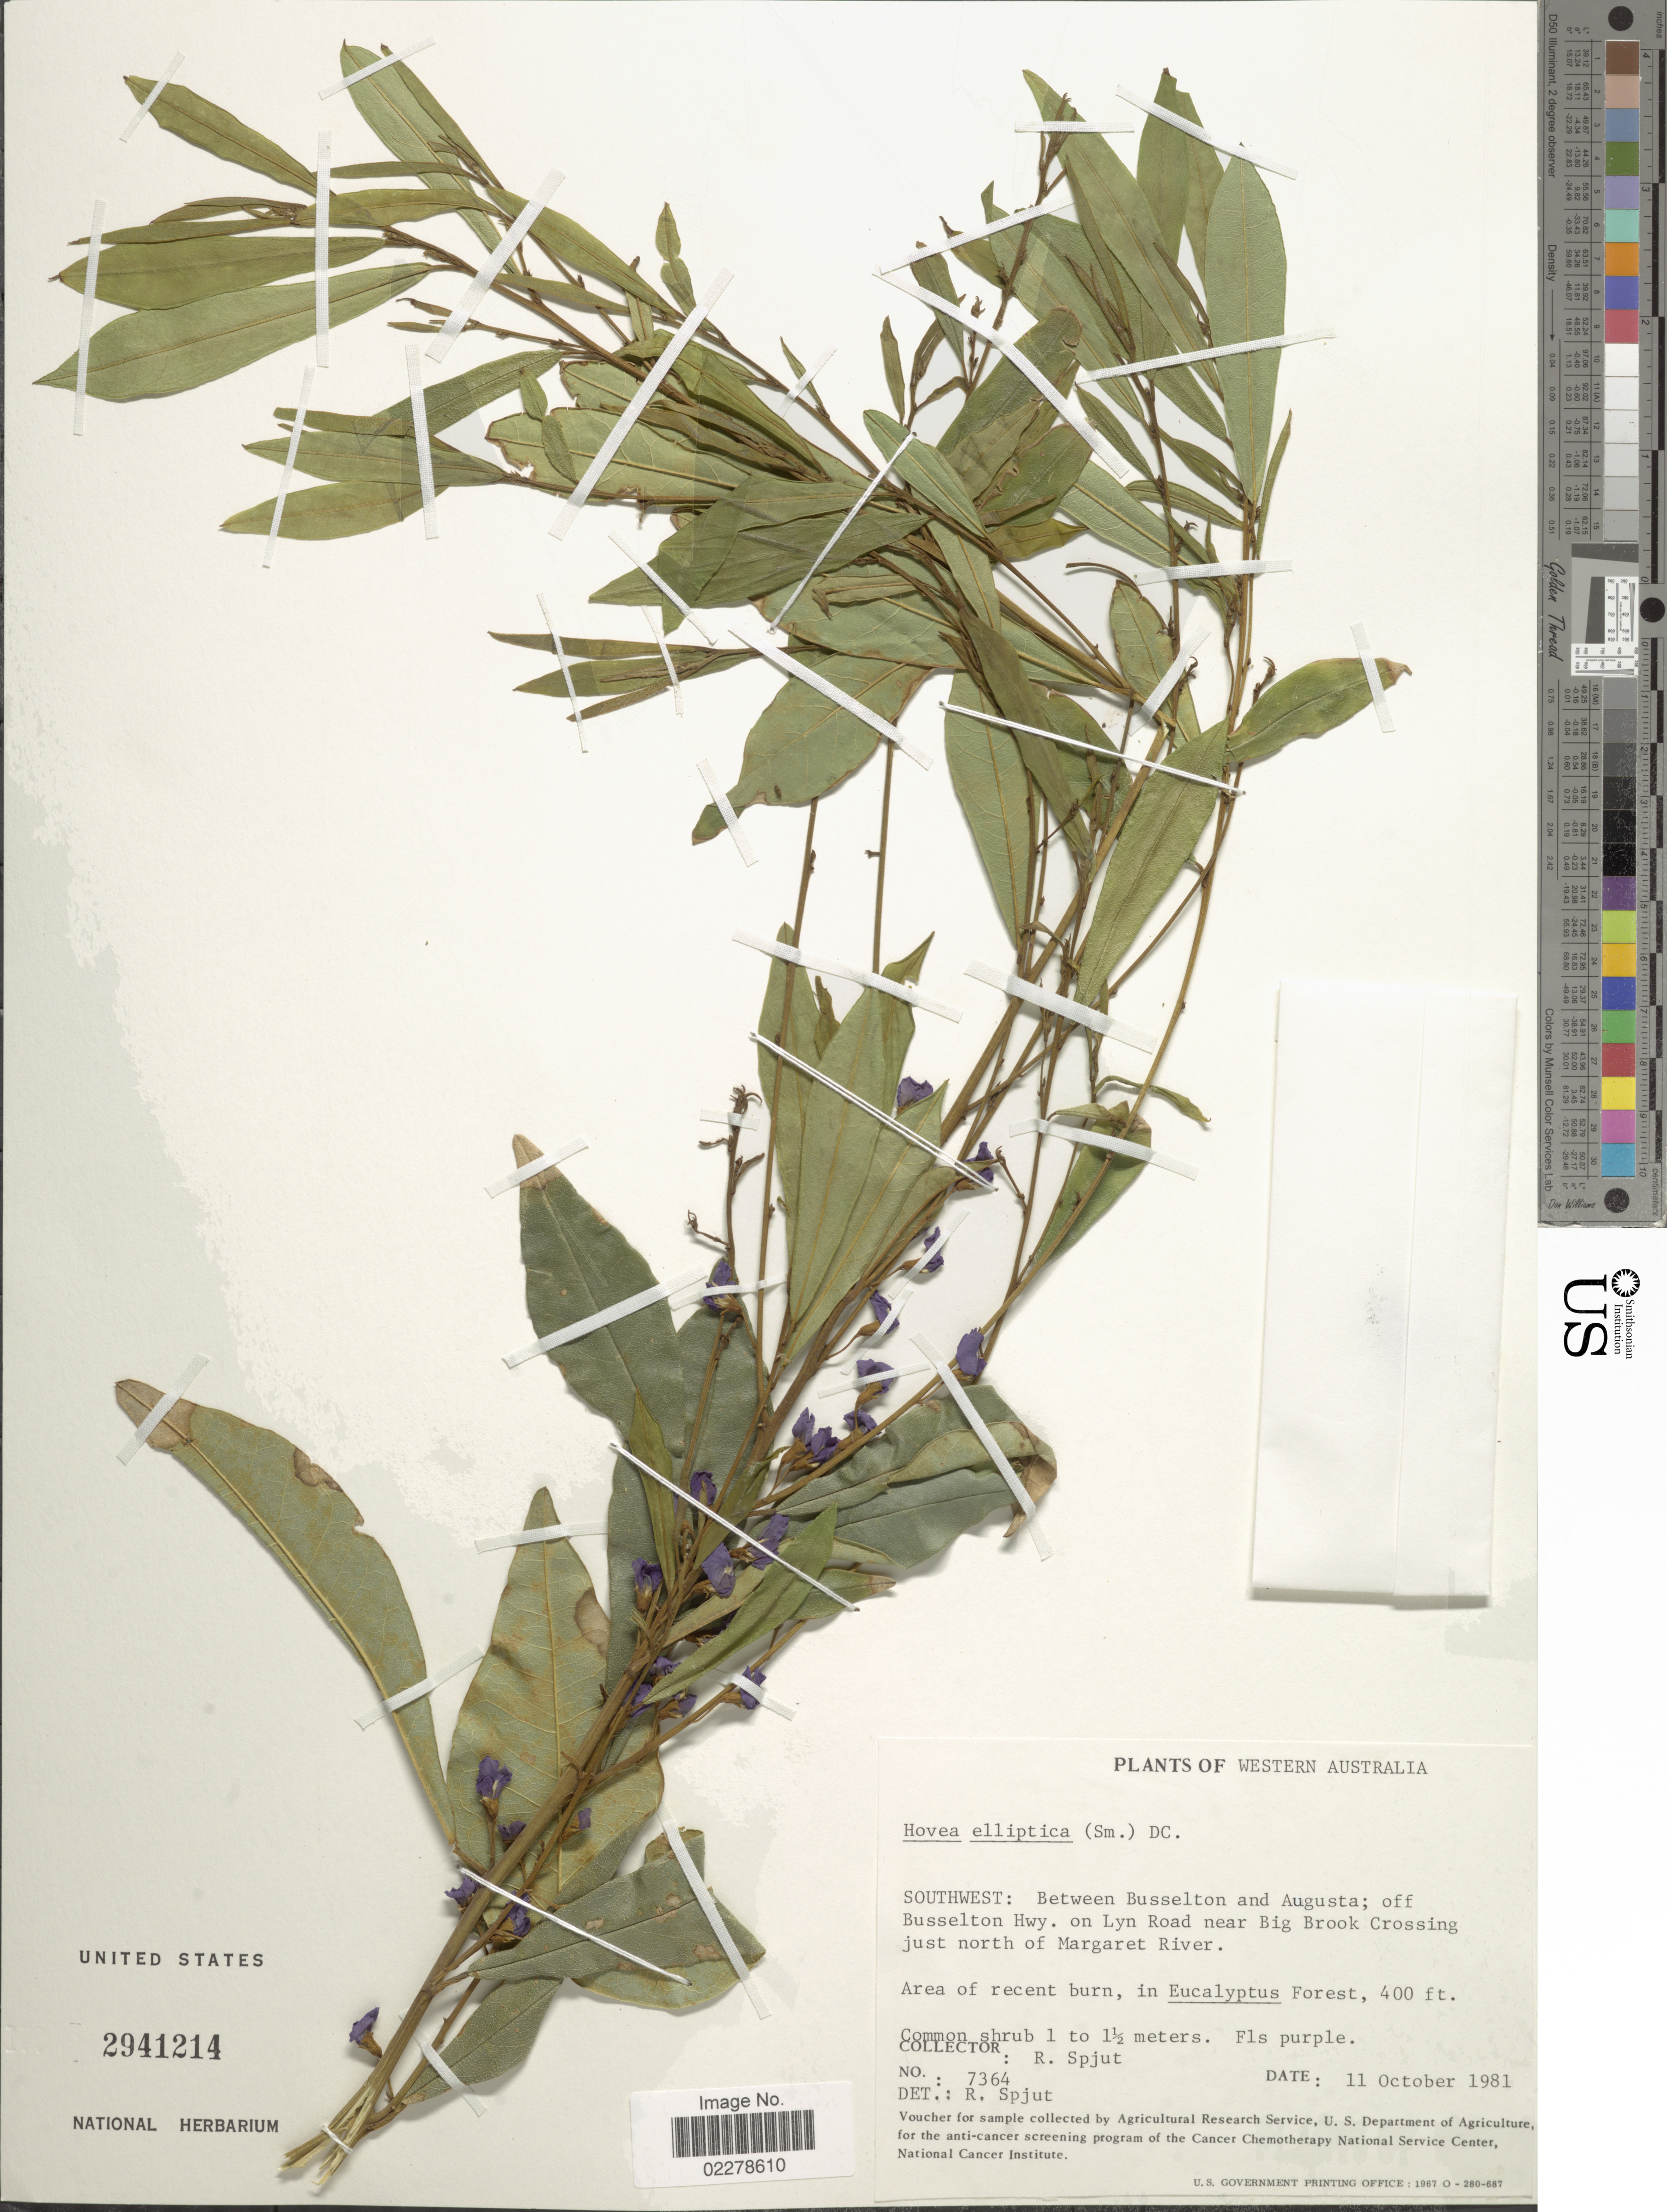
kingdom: Plantae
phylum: Tracheophyta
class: Magnoliopsida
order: Fabales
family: Fabaceae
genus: Hovea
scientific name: Hovea elliptica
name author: DC.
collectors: R. Spjut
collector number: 7364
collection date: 1981-10-11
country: Australia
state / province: Western Australia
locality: Southwest: Between Busselton and Augusta; off crossing Busselton Hwy. on Lyn Road near Big Brook Crossing just north of Margaret River.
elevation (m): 122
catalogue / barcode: US 2941214